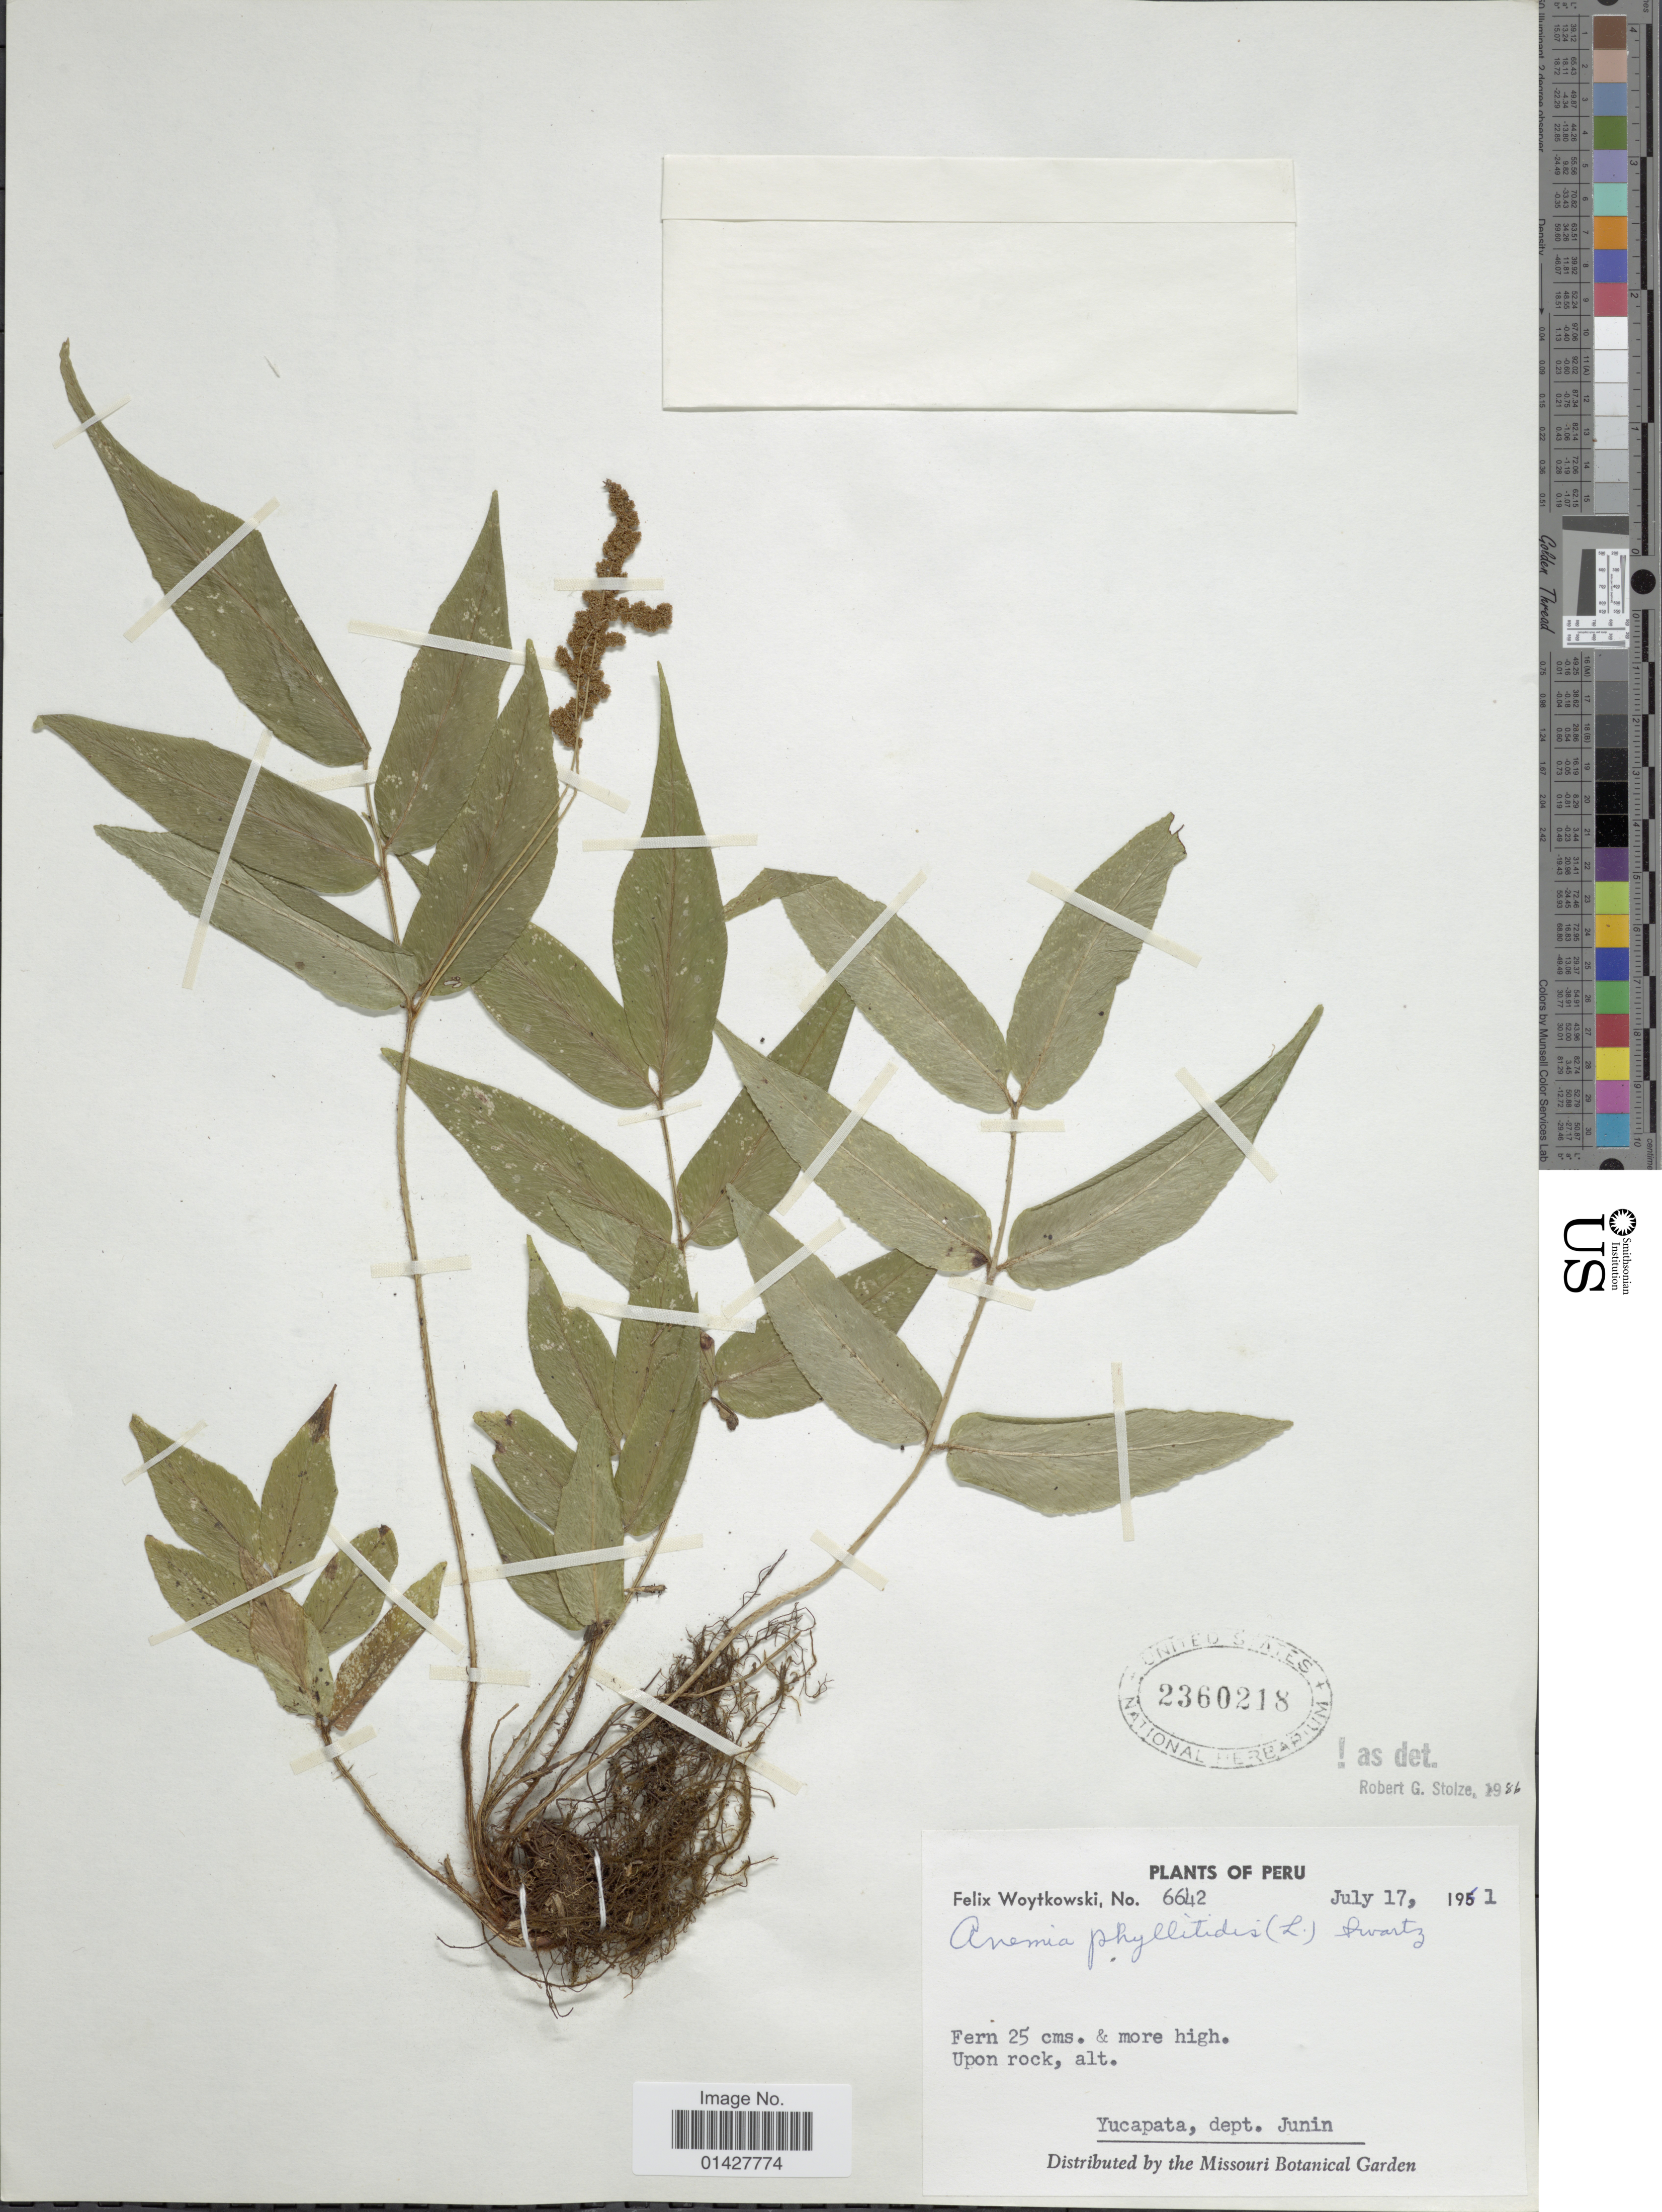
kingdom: Plantae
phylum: Tracheophyta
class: Polypodiopsida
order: Schizaeales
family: Anemiaceae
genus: Anemia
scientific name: Anemia phyllitidis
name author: (L.) Sw.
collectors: F. Woytkowski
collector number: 6642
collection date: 1961-07-17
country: Peru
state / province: Junín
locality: Upon rock, Yucapata, dept. Junin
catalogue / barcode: US 2360218